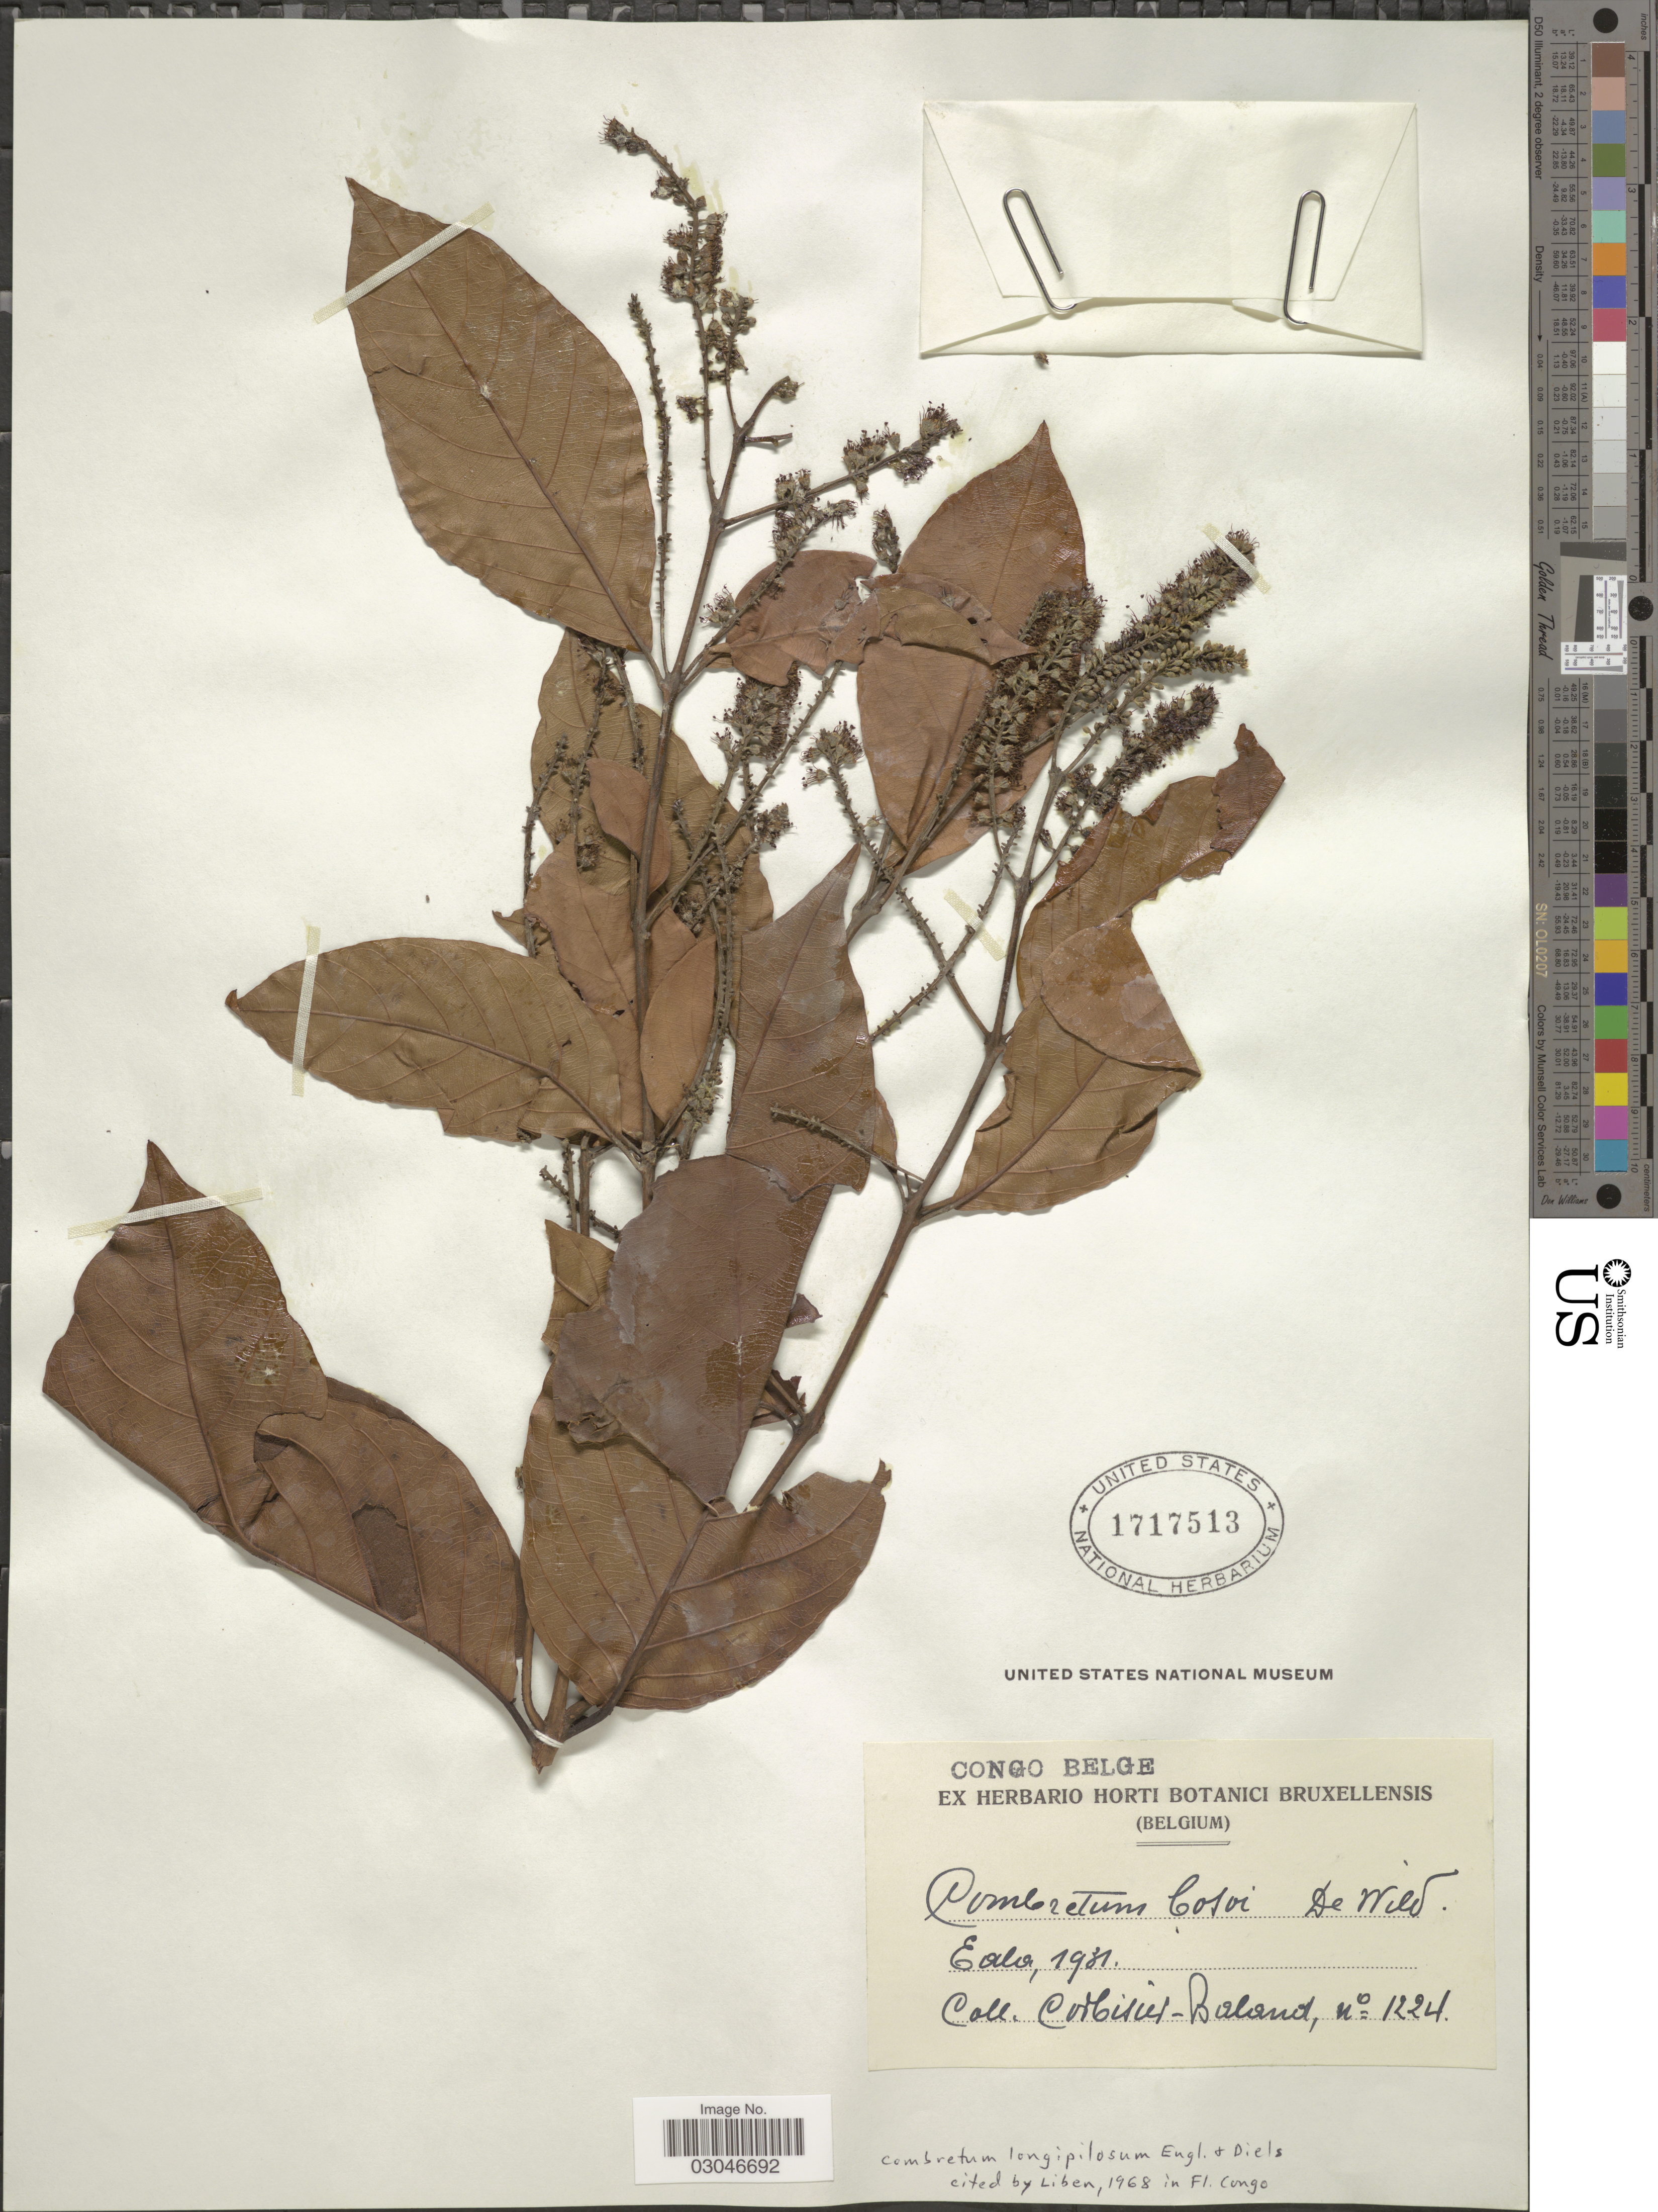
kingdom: Plantae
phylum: Tracheophyta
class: Magnoliopsida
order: Myrtales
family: Combretaceae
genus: Combretum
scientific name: Combretum longipilosum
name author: Engl. & Diels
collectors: -. Corbisier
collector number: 1224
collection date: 1931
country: Congo, Democratic Republic of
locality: Eala.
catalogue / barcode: US 1717513